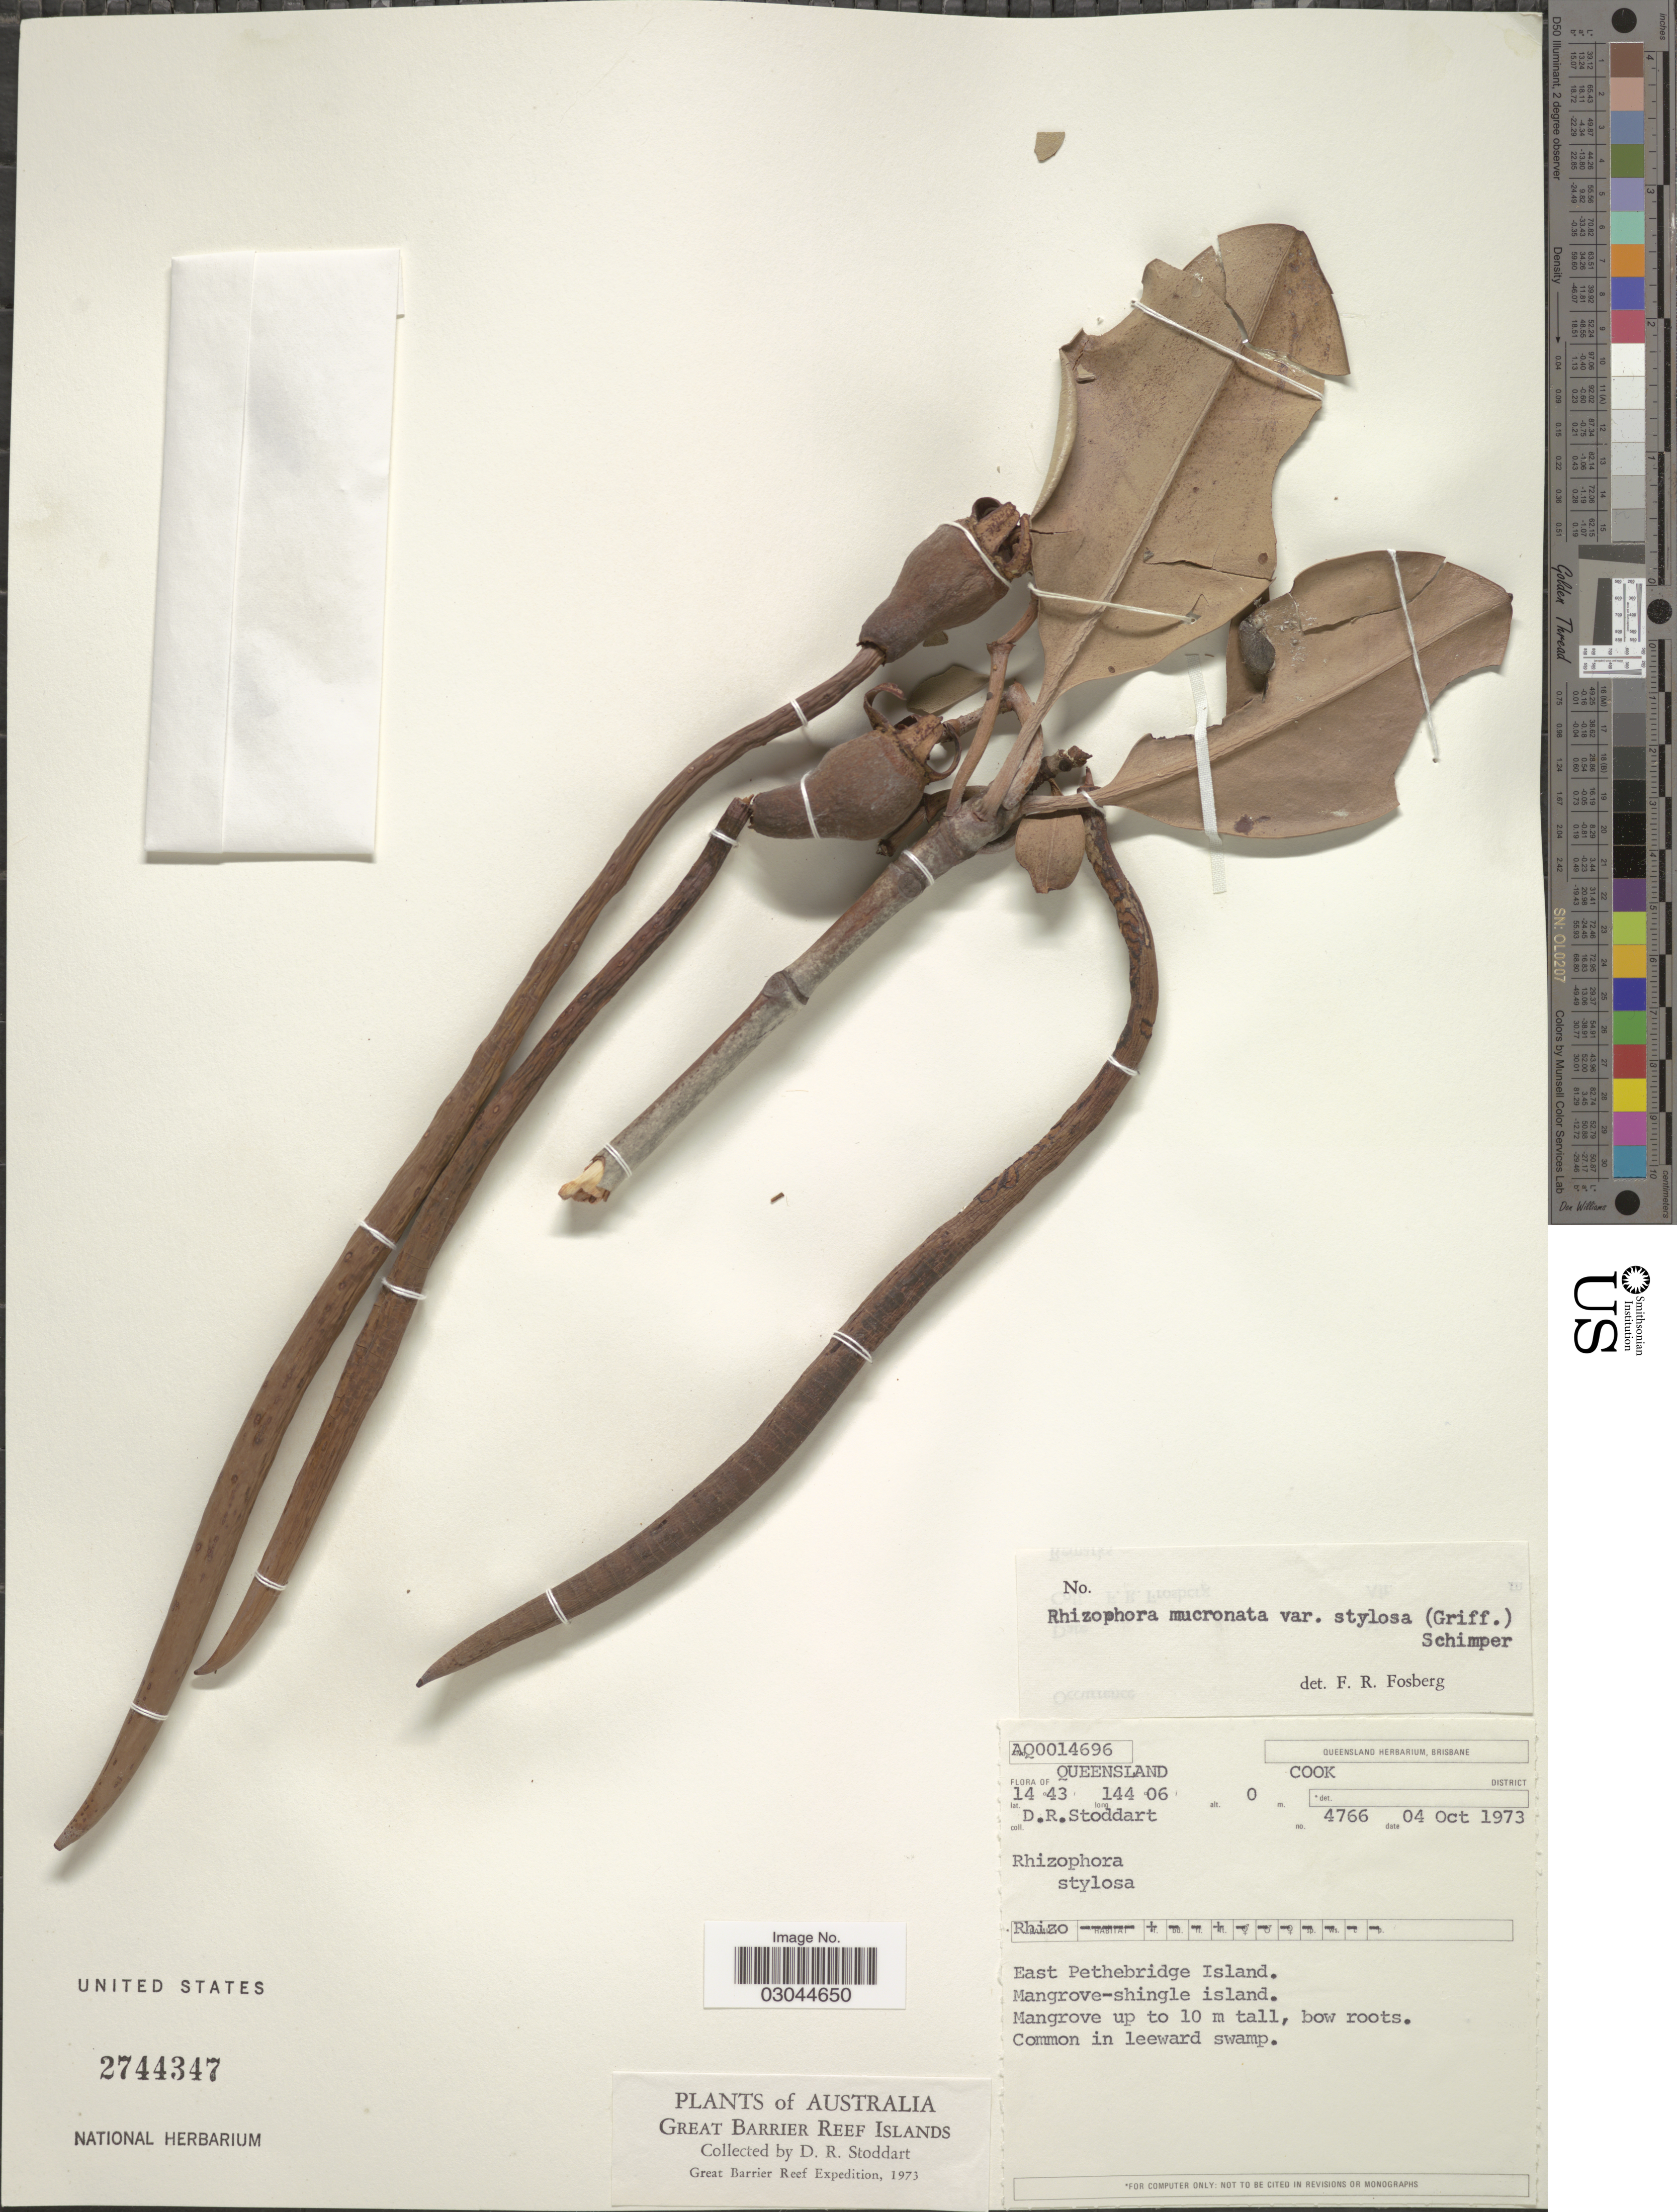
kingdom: Plantae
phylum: Tracheophyta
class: Magnoliopsida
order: Malpighiales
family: Rhizophoraceae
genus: Rhizophora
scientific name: Rhizophora mucronata var. stylosa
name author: Lam.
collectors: D. R. Stoddart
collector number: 4766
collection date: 1973-10-04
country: Australia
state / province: Queensland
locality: Great Barrier Reef Islands. Cook District. East Pethebridge Island. Mangrove-shingle island.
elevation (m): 0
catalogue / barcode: US 2744347